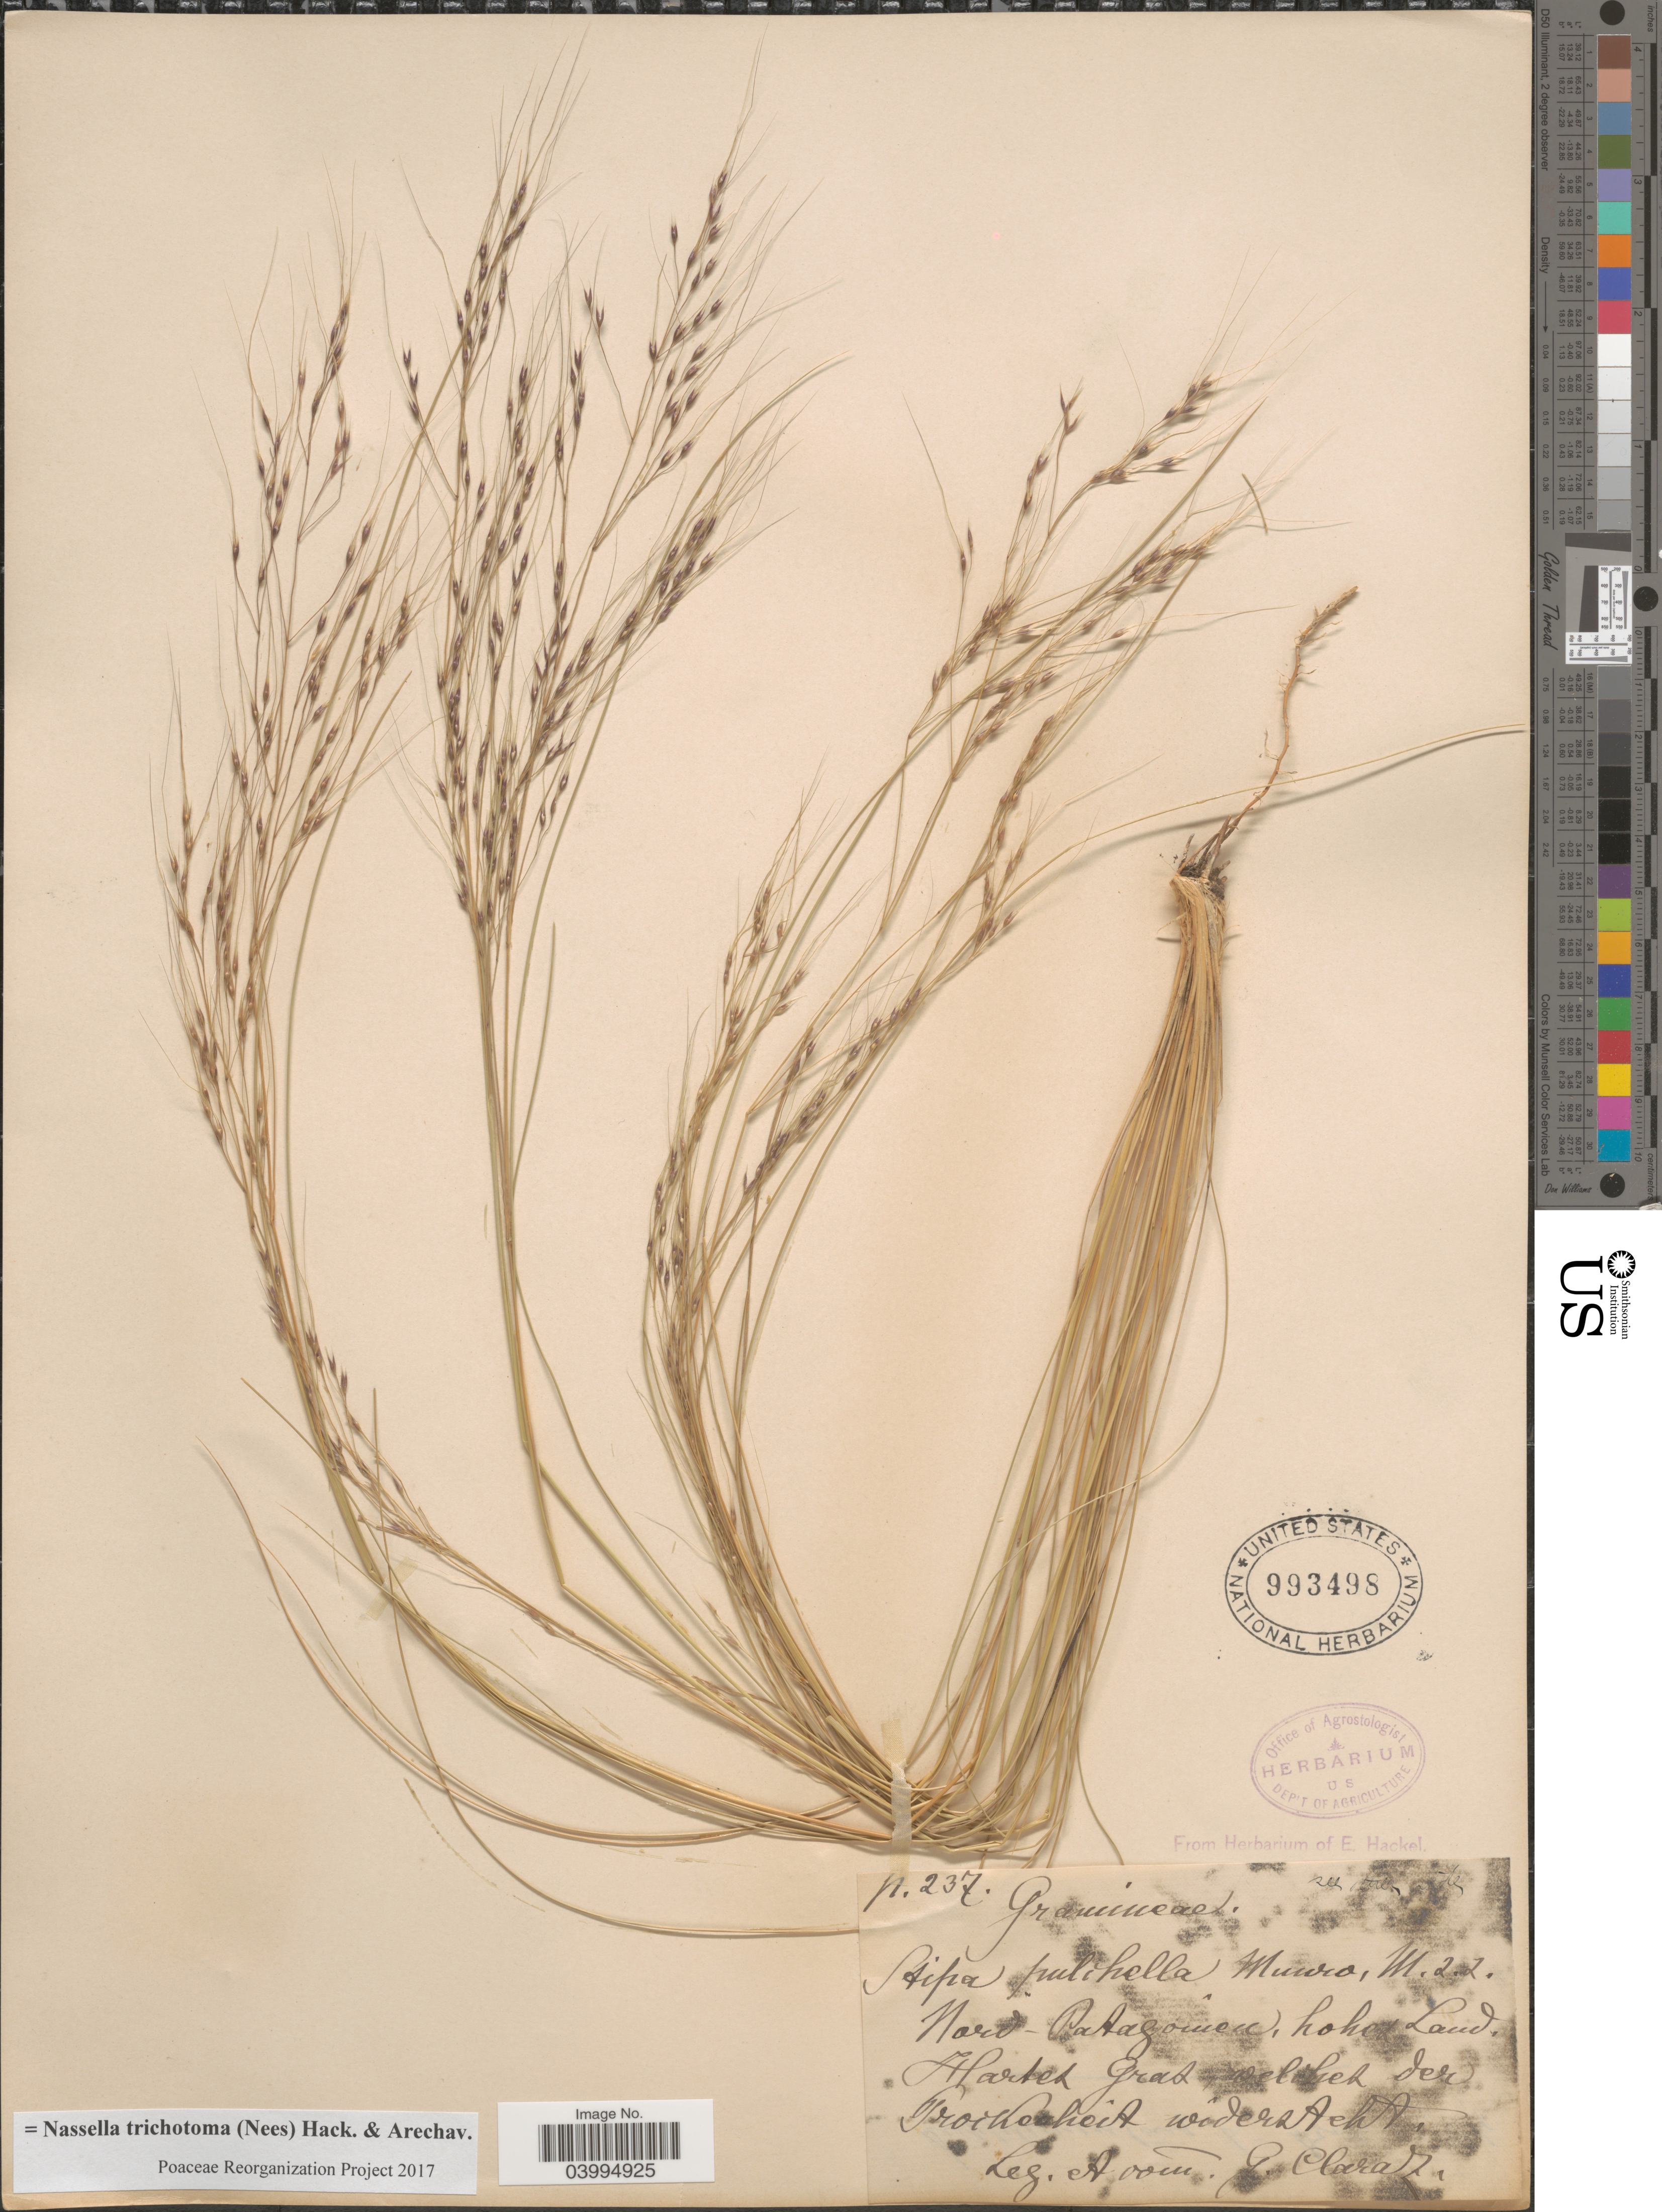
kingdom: Plantae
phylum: Tracheophyta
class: Liliopsida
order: Poales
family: Poaceae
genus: Nassella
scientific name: Nassella trichotoma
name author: (Ness) Hack. ex Arechav.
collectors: G. Claraz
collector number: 237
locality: Nord-Patagonia, hohez Land. Hartek Grat, welchet der Prochoaheia widersteht. [interpreted]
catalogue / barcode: US 993498